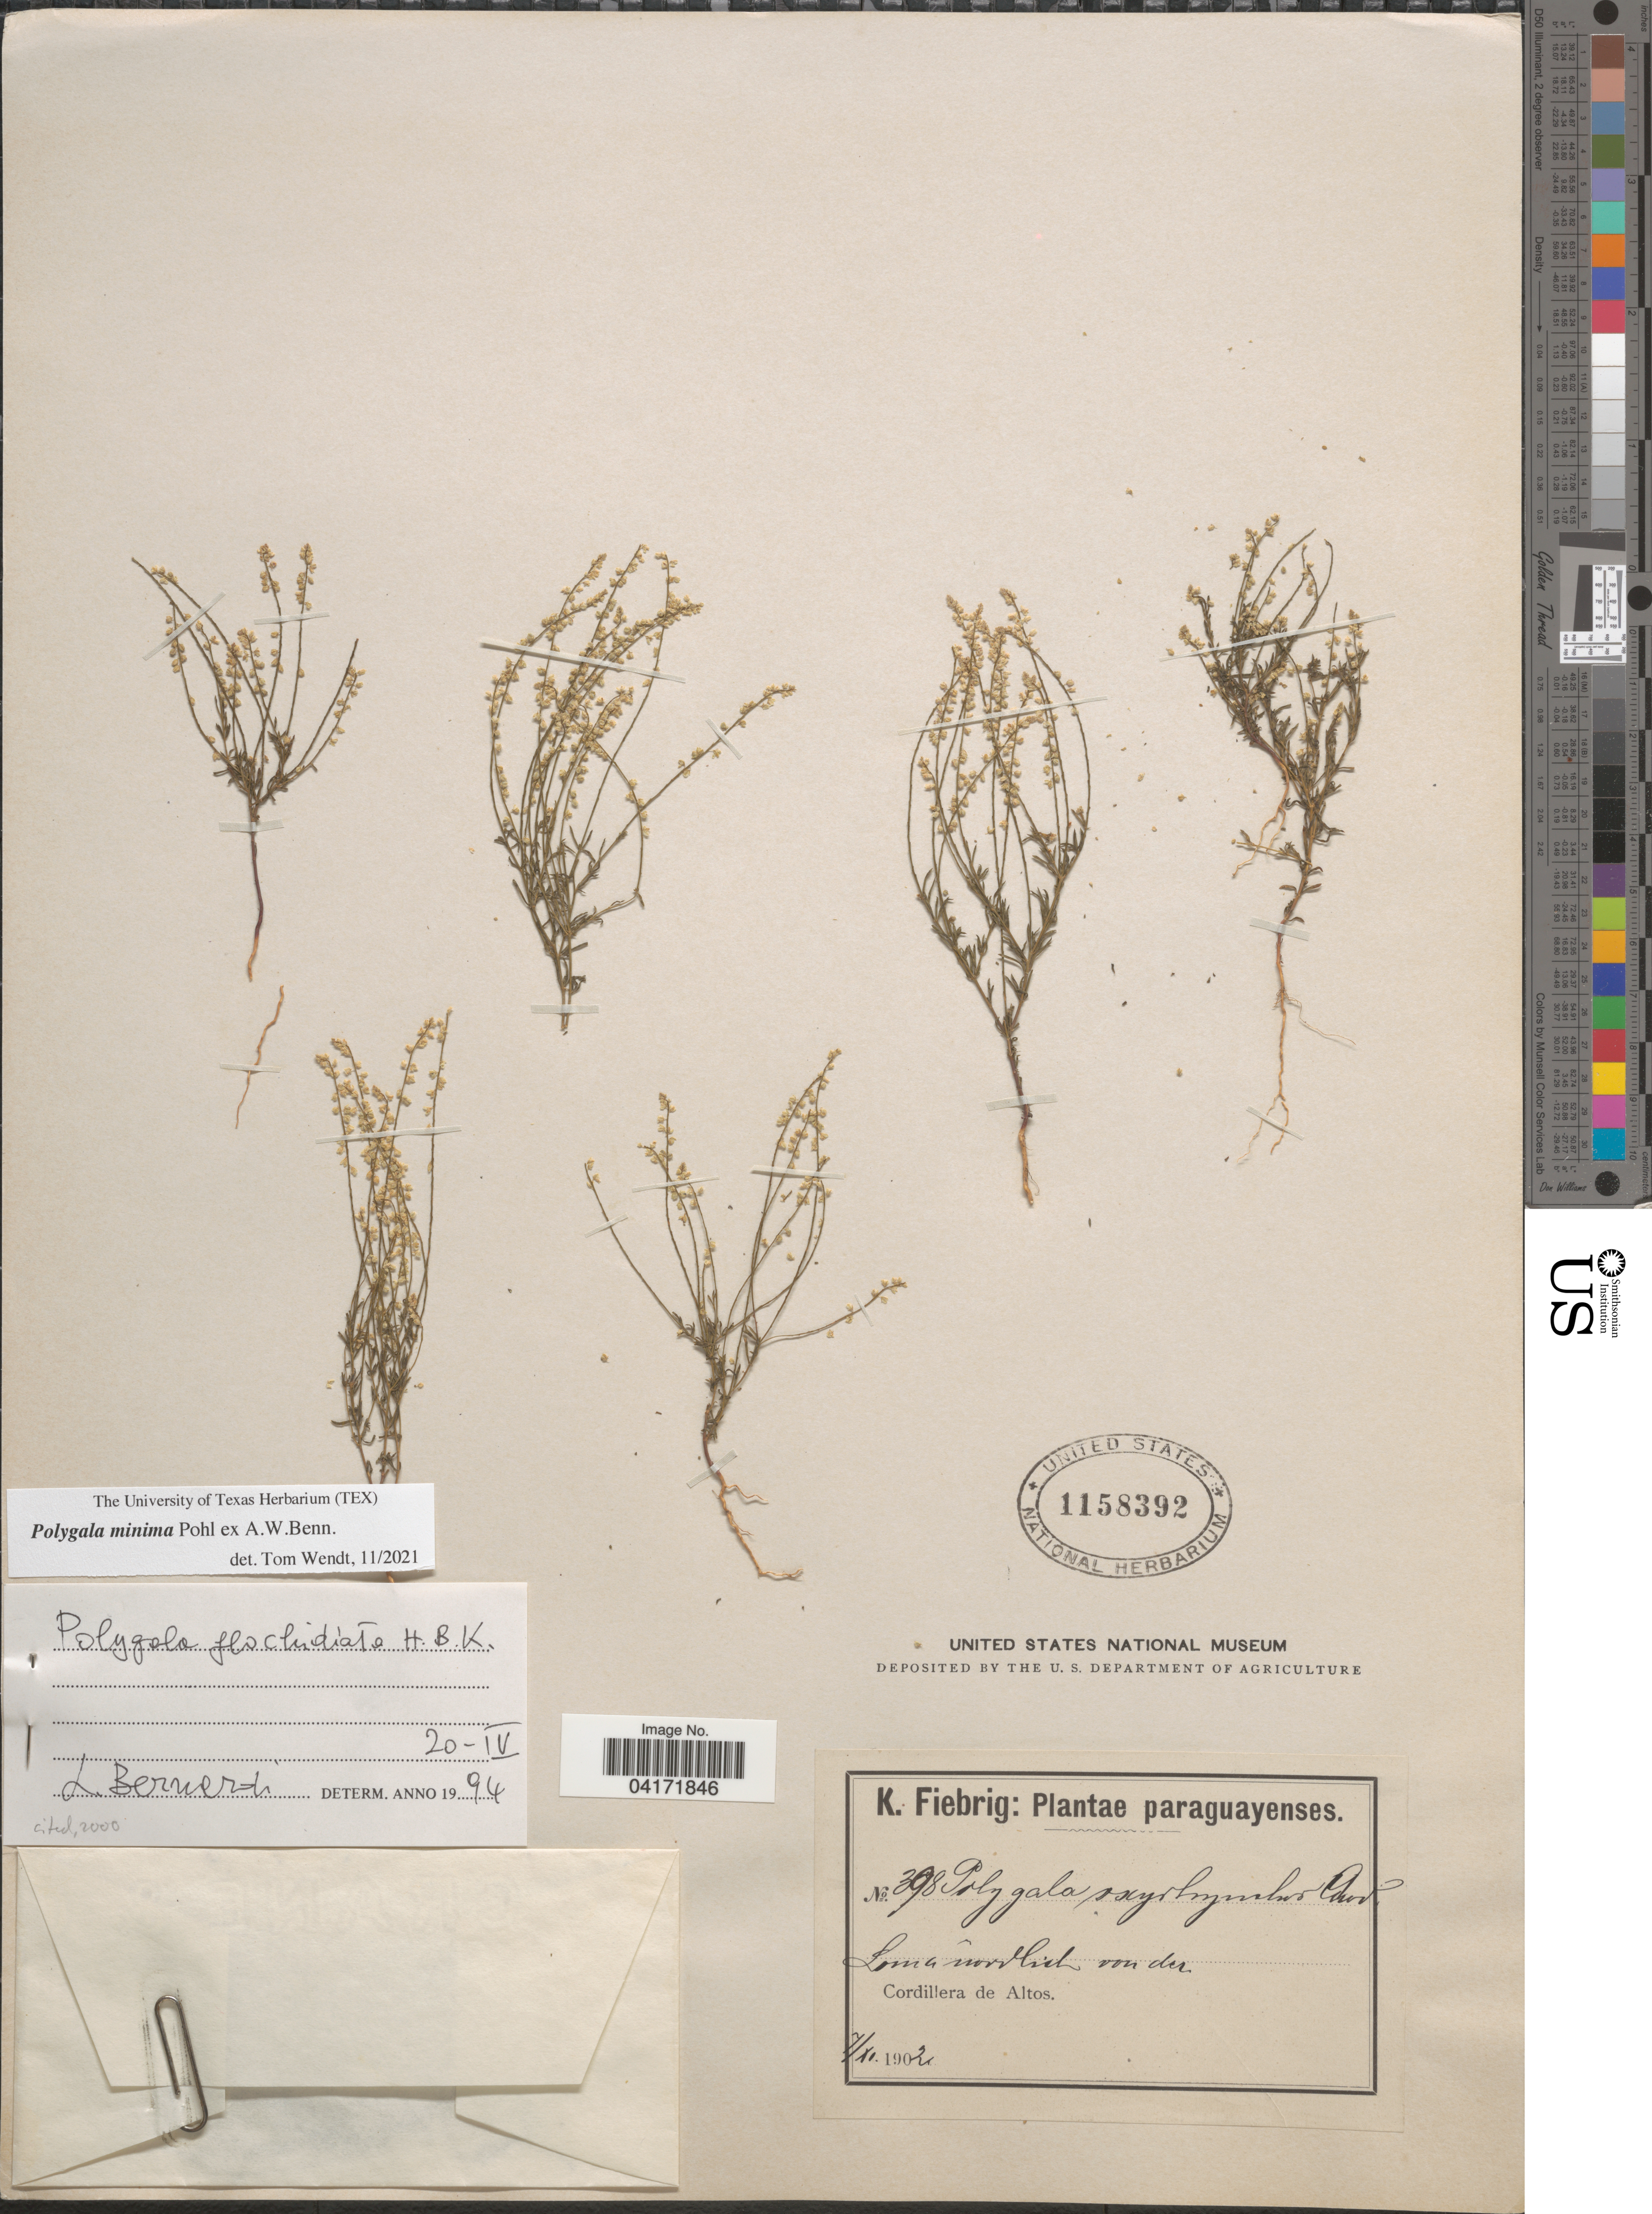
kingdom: Plantae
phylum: Tracheophyta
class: Magnoliopsida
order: Fabales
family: Polygalaceae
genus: Polygala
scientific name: Polygala minima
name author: Pohl ex A.W. Benn.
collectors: K. Fiebrig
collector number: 398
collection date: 1902-11-07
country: Paraguay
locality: Paraguayenses. Loma nordlich von der. Cordillera de Altos.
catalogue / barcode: US 1158392